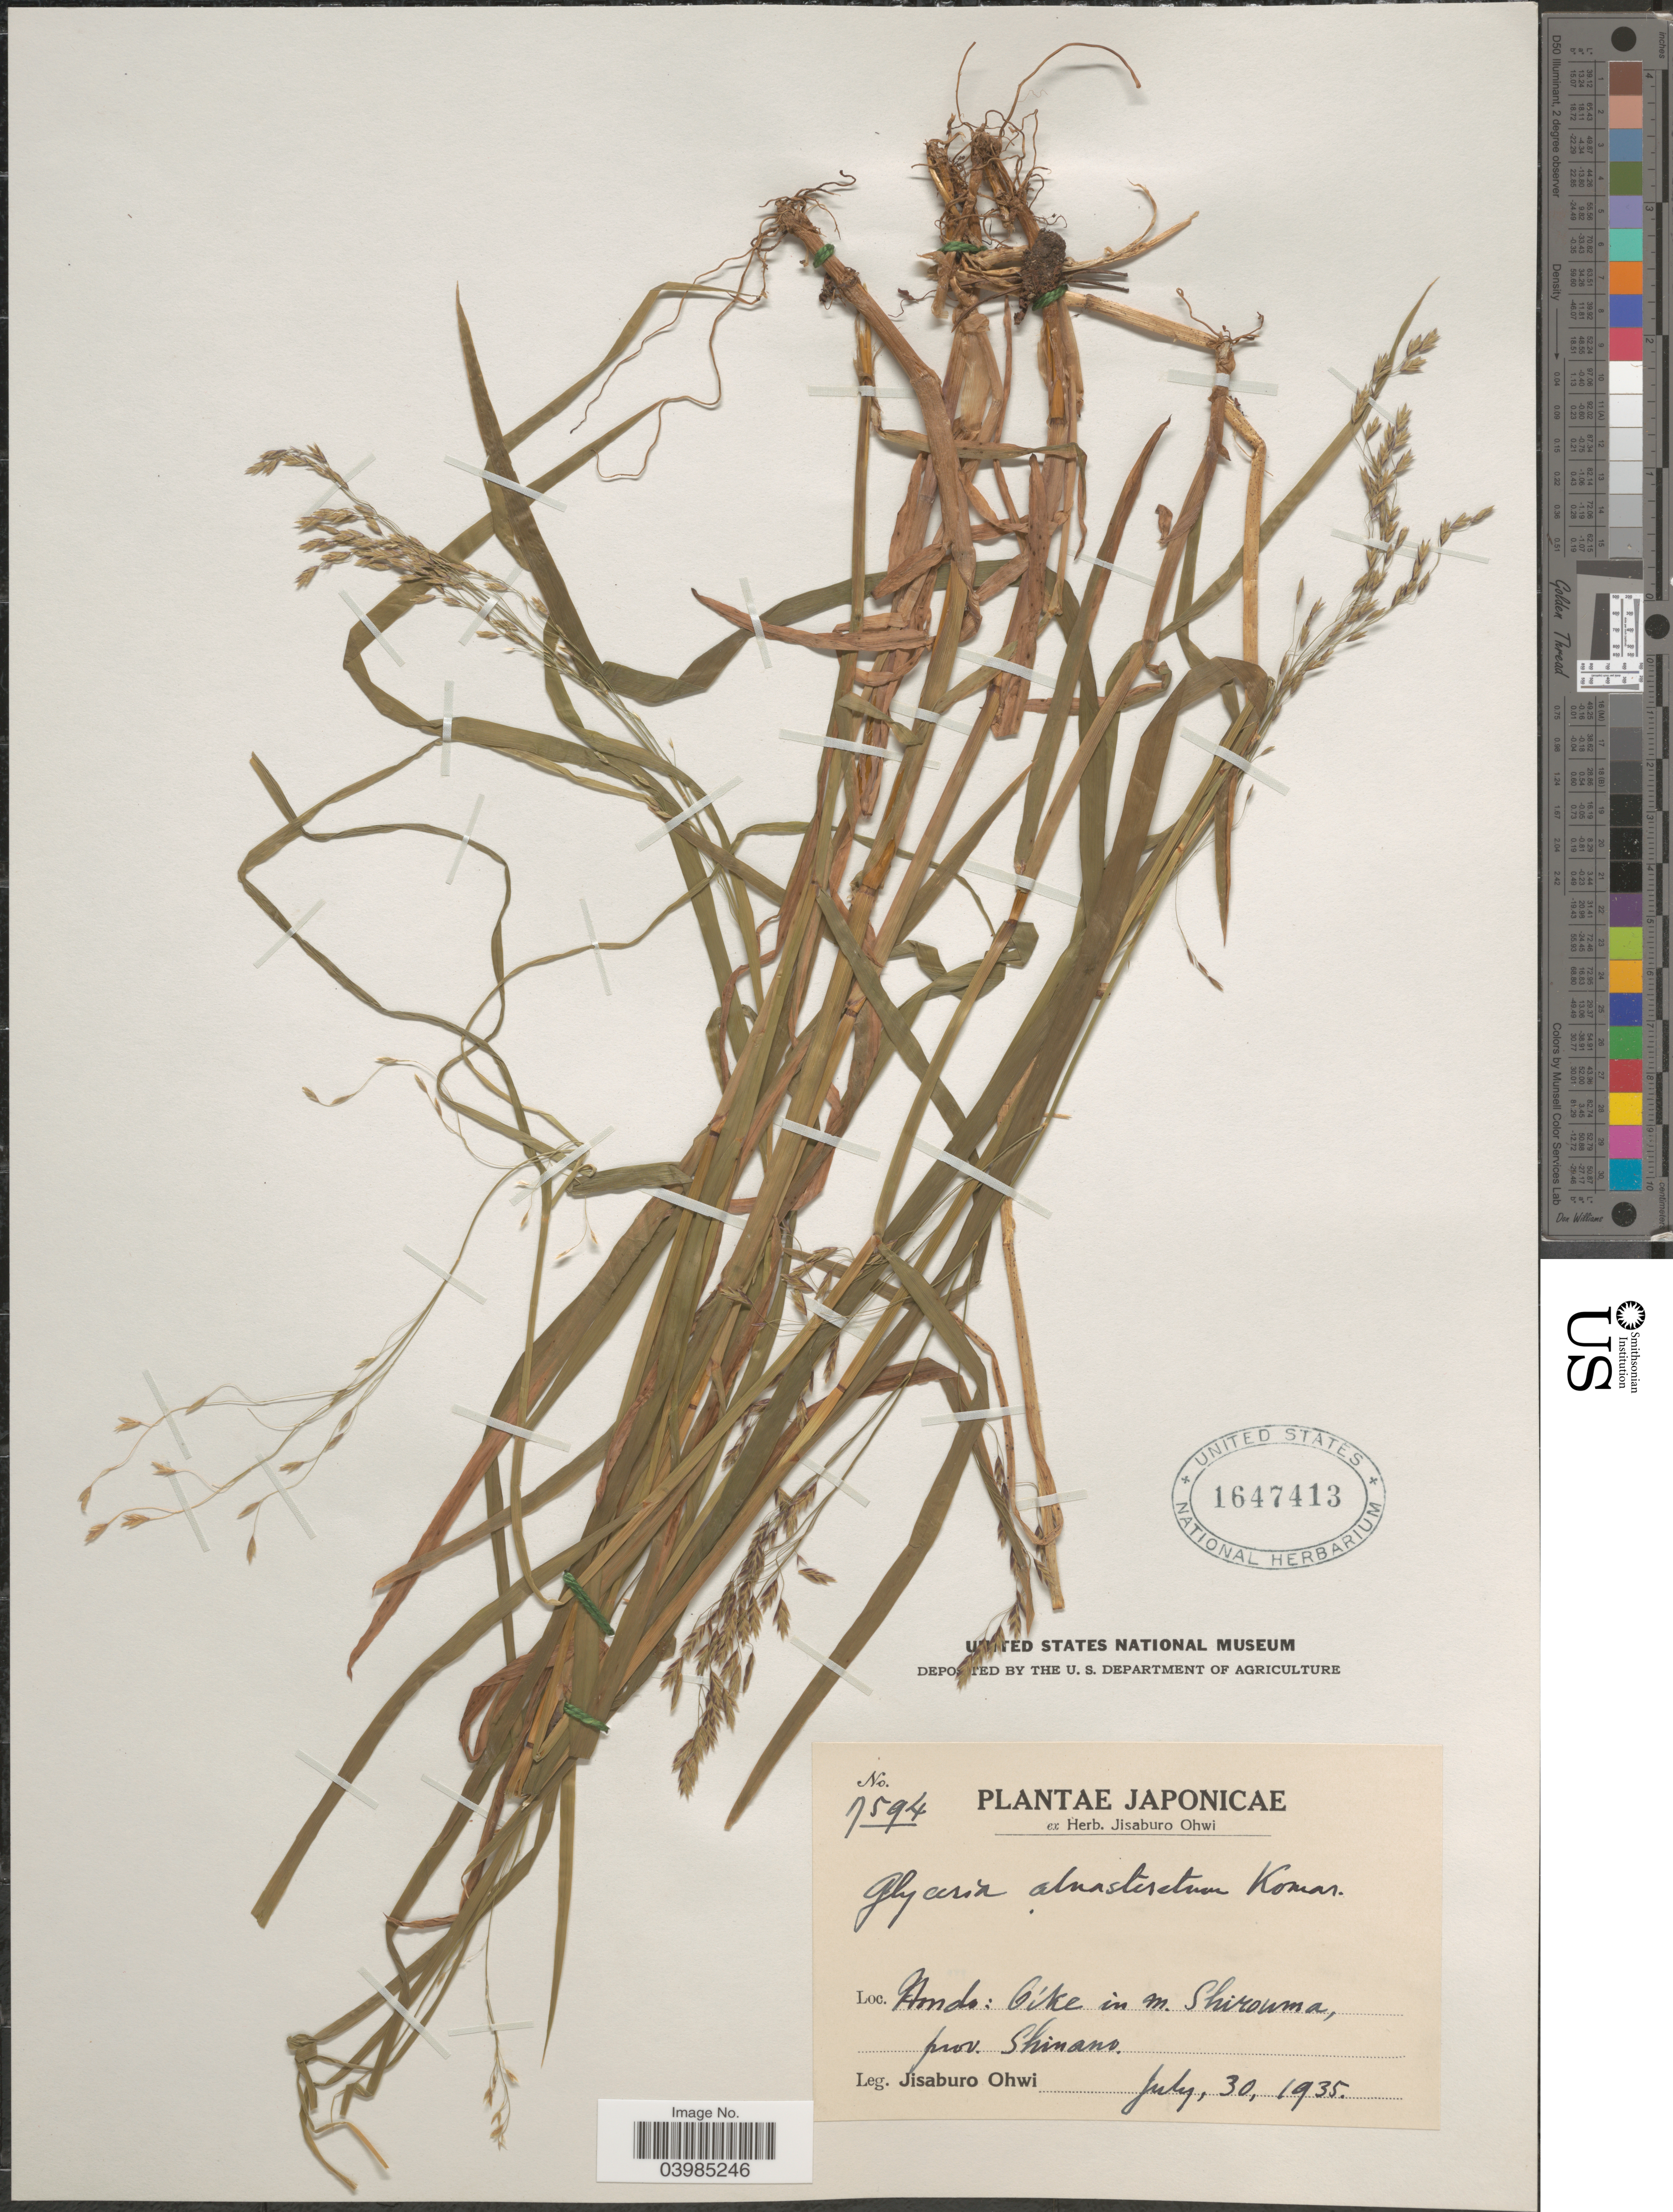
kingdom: Plantae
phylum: Tracheophyta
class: Liliopsida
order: Poales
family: Poaceae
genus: Glyceria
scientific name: Glyceria alnasteretum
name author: Kom.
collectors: J. Ohwi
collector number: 7594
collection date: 1935-07-30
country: Japan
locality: Hondo: Oike in m. Shirouma, prov. Shinano.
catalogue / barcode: US 1647413